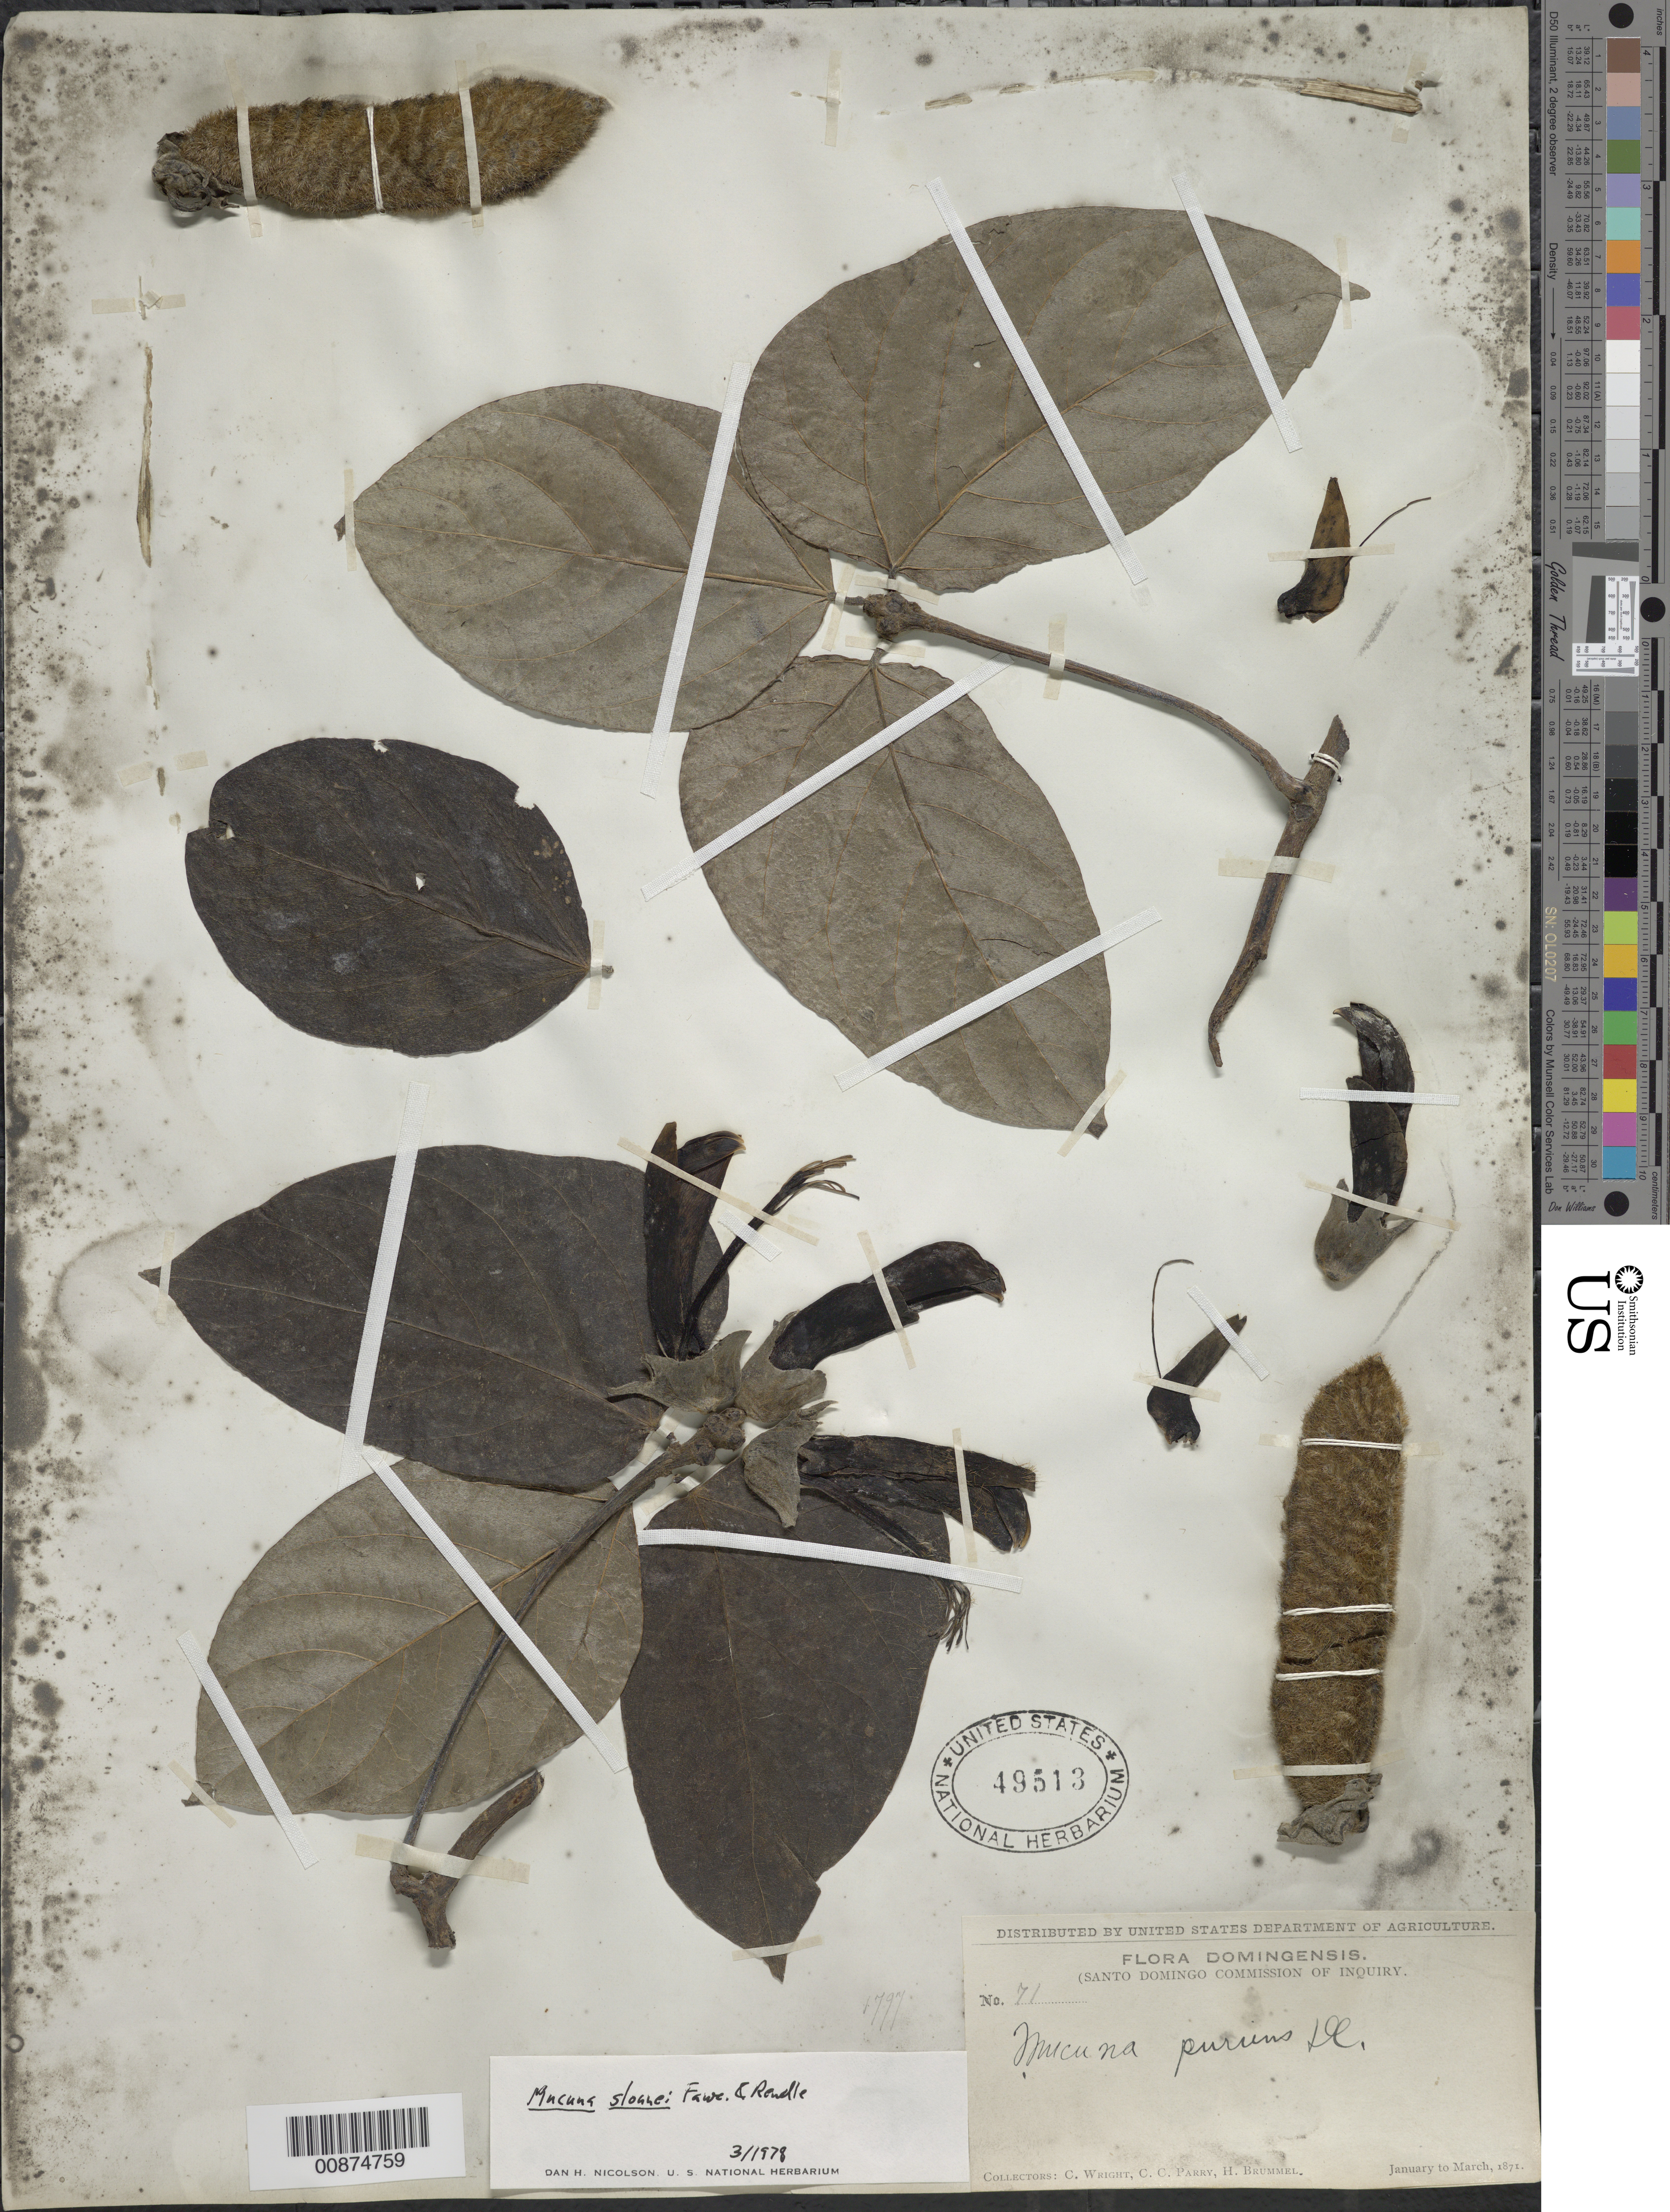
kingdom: Plantae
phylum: Tracheophyta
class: Magnoliopsida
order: Fabales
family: Fabaceae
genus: Mucuna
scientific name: Mucuna sloanei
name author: Fawc. & Rendle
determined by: Nicolson, Dan H.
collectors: C. Wright, C. C. Parry & H. Brummel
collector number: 71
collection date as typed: Jan 1871 to -- Mar 1871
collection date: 1871-01/1871-03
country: Dominican Republic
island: Hispaniola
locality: Dominican Republic.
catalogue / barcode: US 49513